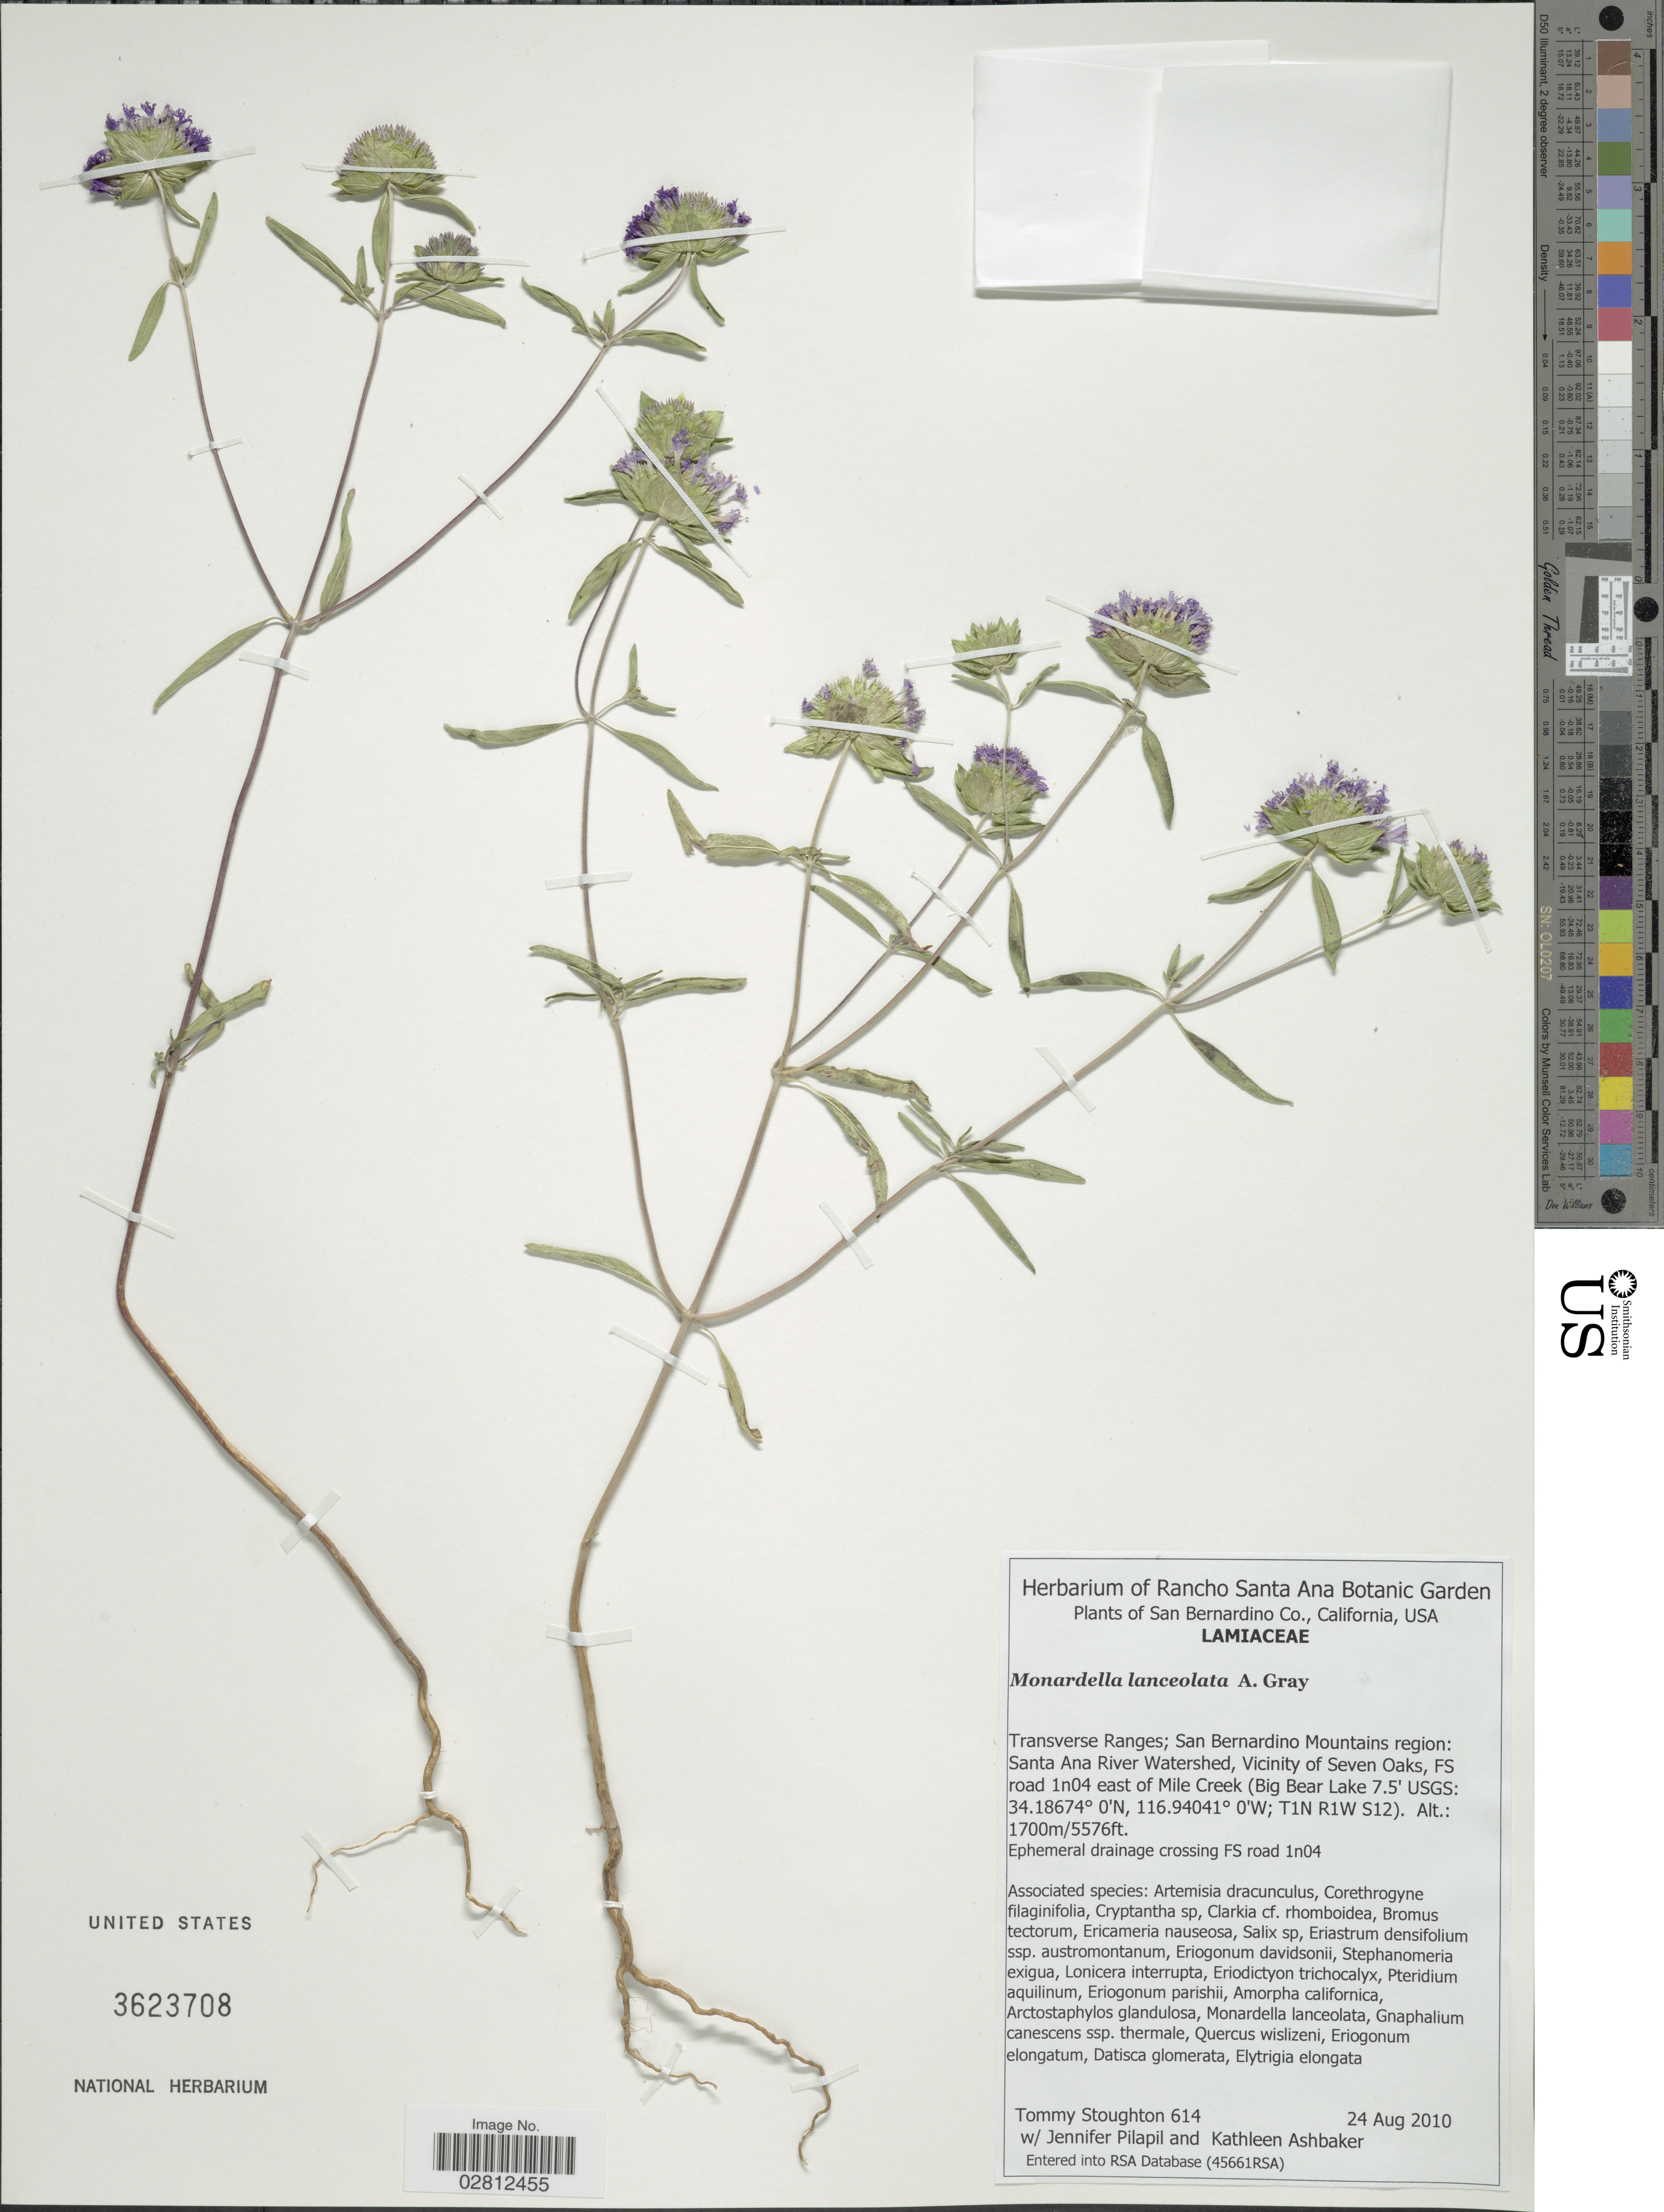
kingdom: Plantae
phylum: Tracheophyta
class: Magnoliopsida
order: Lamiales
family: Lamiaceae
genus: Monardella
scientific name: Monardella lanceolata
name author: A. Gray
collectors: T. Stoughton, J. Pilapil & K. Ashbaker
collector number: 614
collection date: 2010-08-24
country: United States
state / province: California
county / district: San Bernardino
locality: San Bernardino C., USA, Transverse Ranges; San Bernardino Mountains region: Santa Ana River Watershed, Vicinity of Seven Oaks, FS road 1n04 east of Mile Creek (Big Bear Lake 7.5' USGS: T1N R1W S12).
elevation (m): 1700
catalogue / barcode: US 3623708